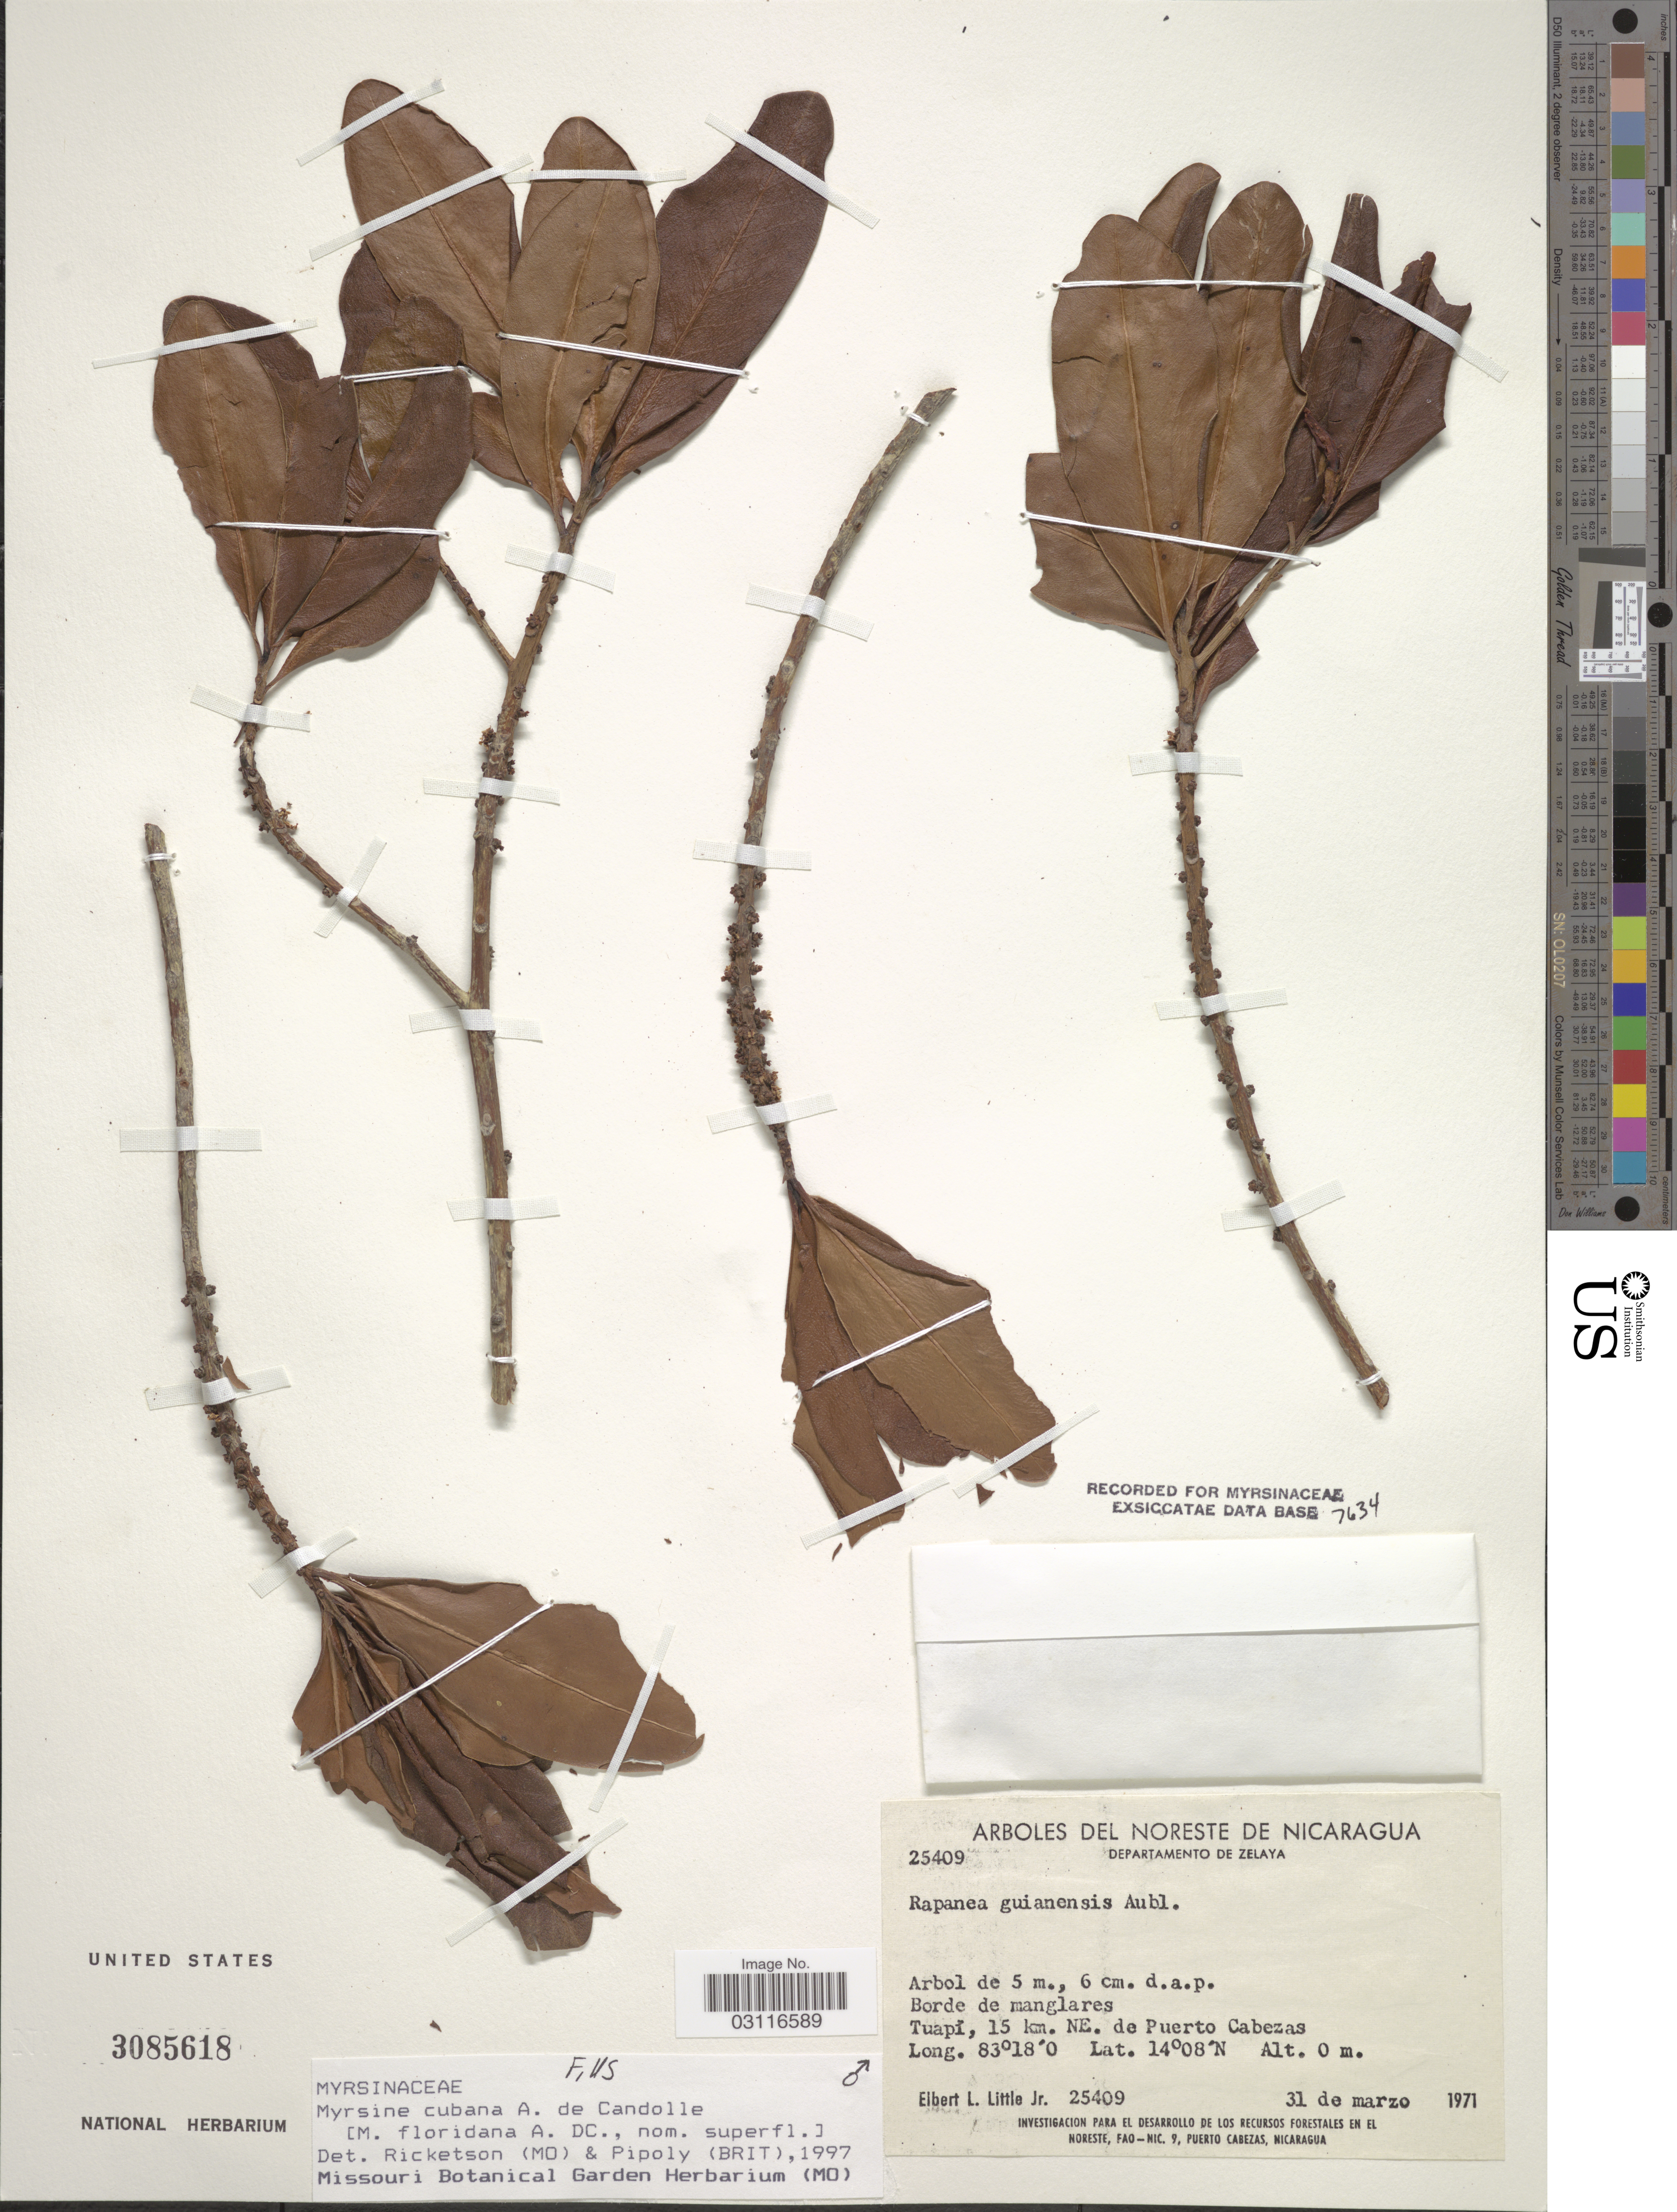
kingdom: Plantae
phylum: Tracheophyta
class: Magnoliopsida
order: Ericales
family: Primulaceae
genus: Myrsine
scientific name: Myrsine cubana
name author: A. DC.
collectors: E. L. Little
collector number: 25409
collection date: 1971-03-31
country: Nicaragua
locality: Departamento de Zelaya. tuapí, 15 km. NE. de Puerto Cabezas.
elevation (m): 0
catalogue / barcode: US 3085618